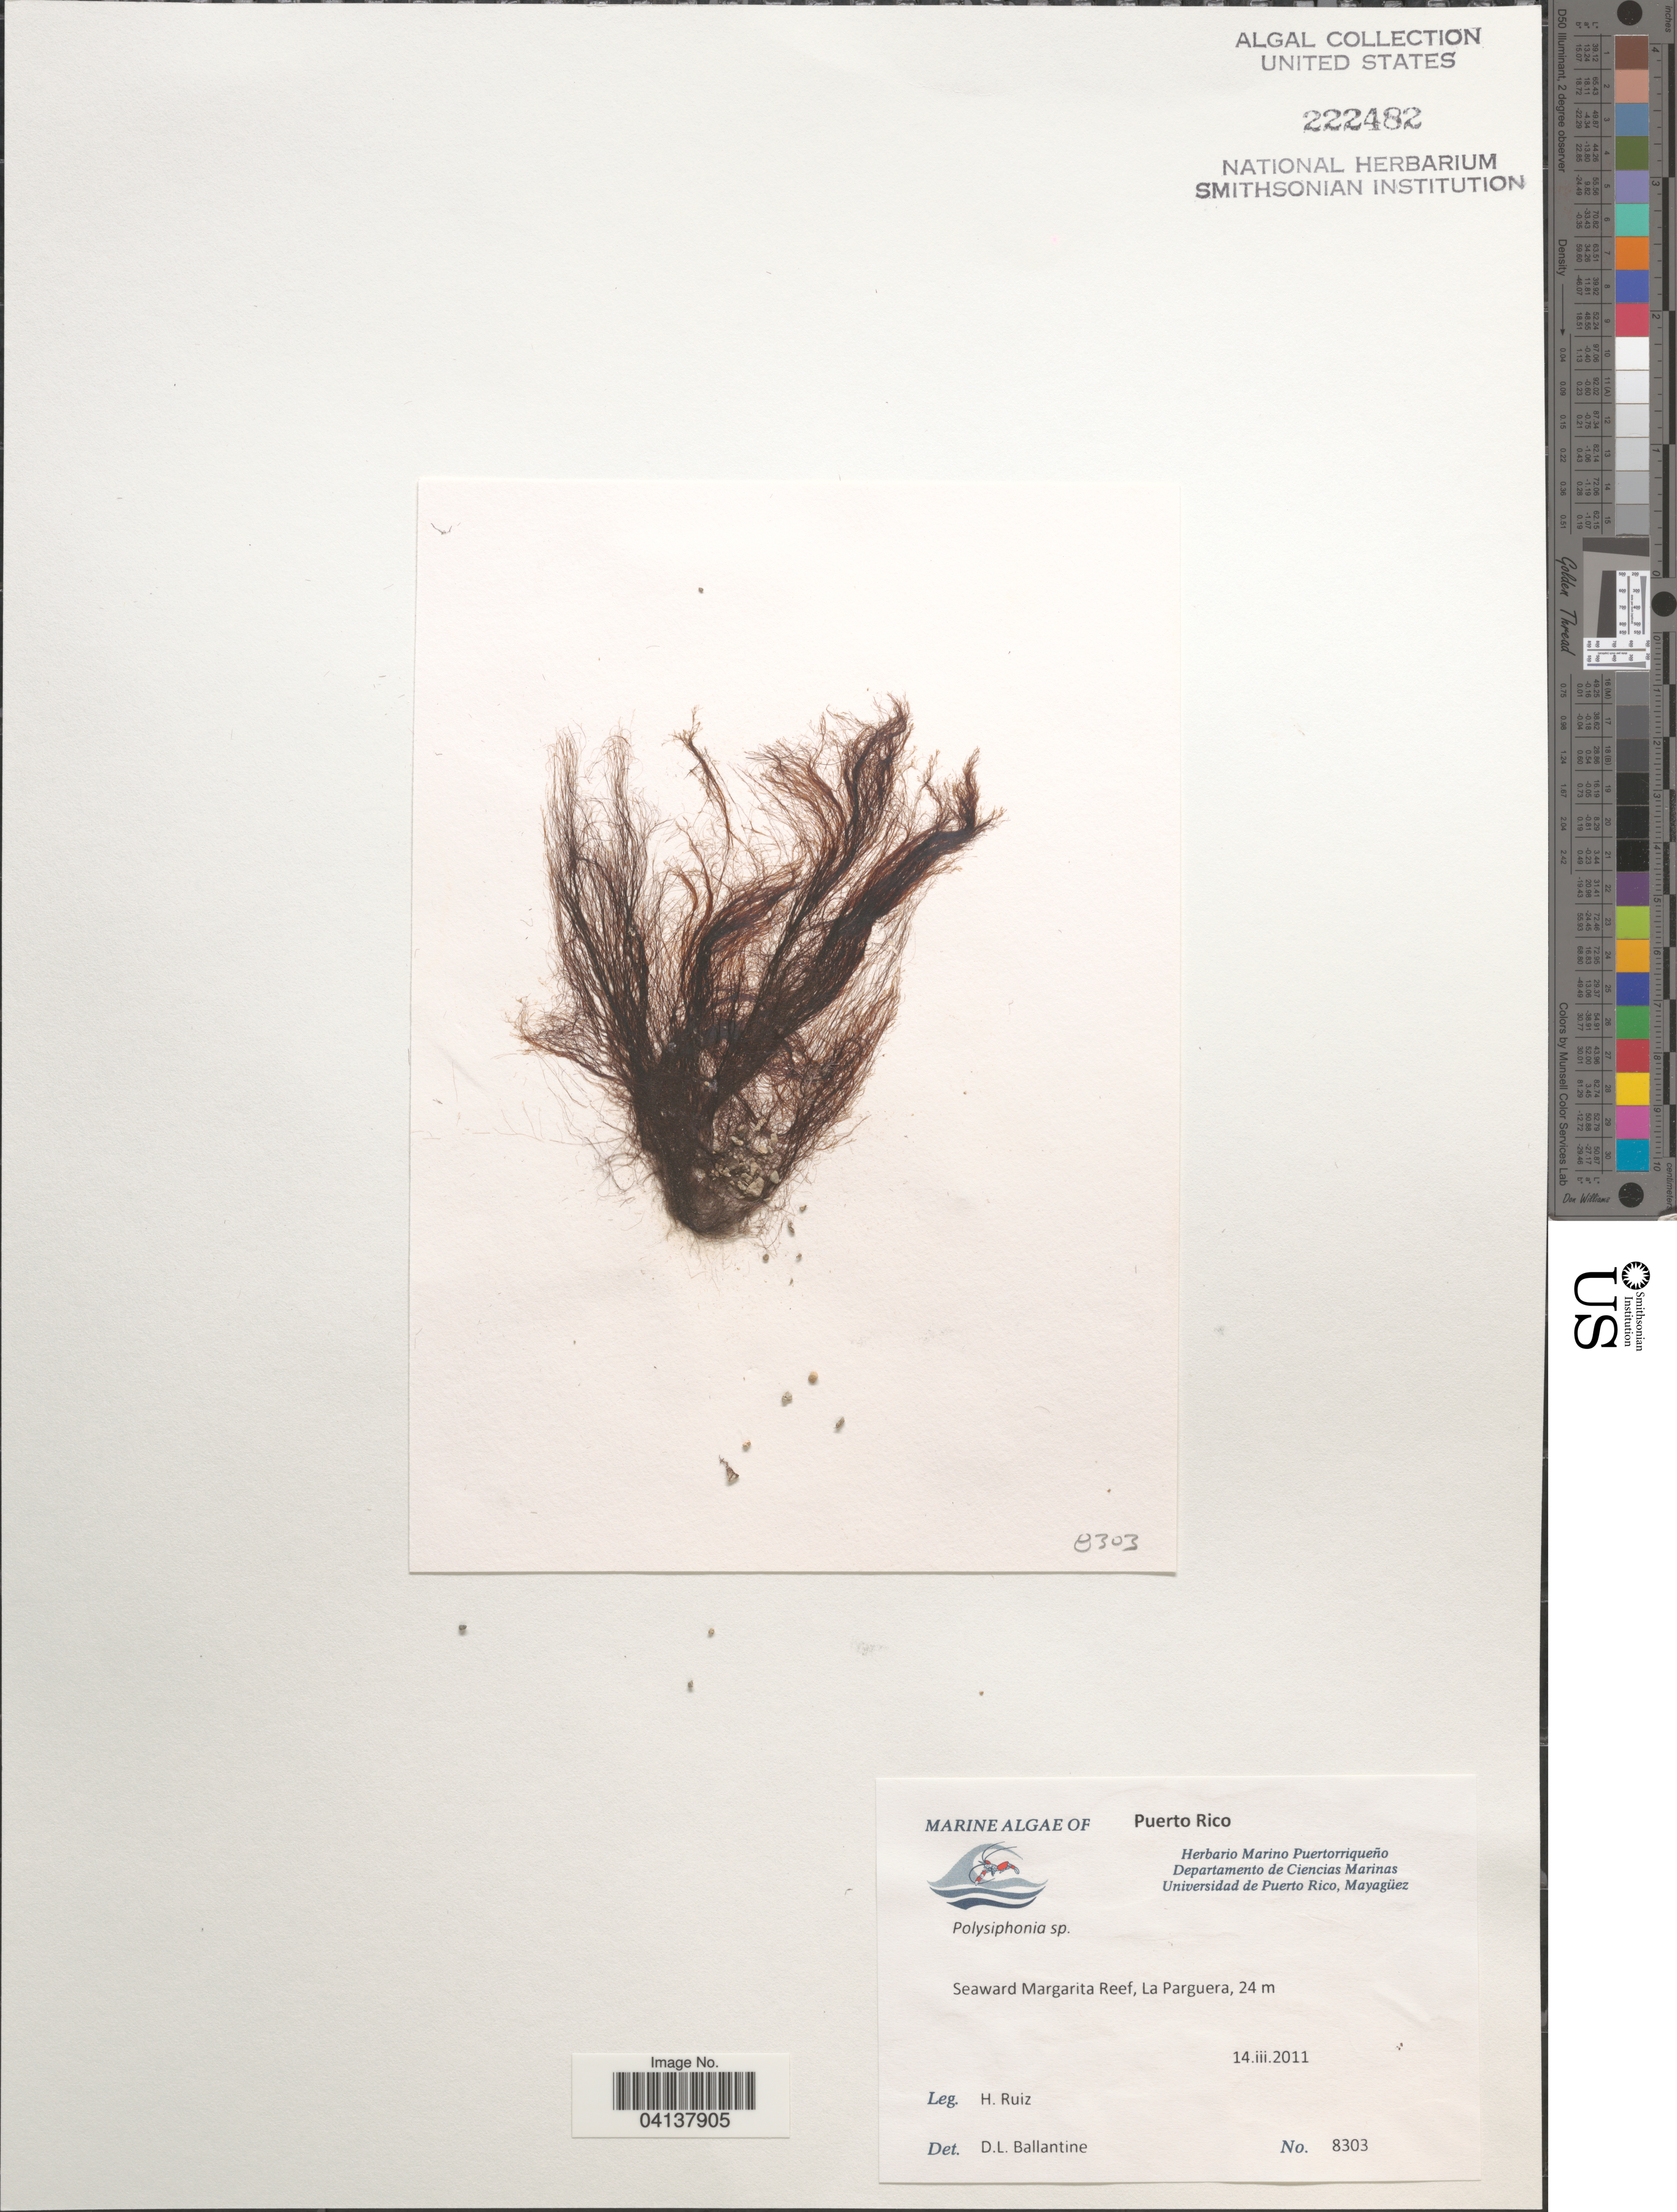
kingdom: Plantae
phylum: Rhodophyta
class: Florideophyceae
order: Ceramiales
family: Rhodomelaceae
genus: Polysiphonia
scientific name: Polysiphonia sp.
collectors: H. Ruiz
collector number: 8303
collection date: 2011-03-14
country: Puerto Rico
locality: Seaward Margarita Reef, La Parguera.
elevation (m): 24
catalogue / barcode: US 222482